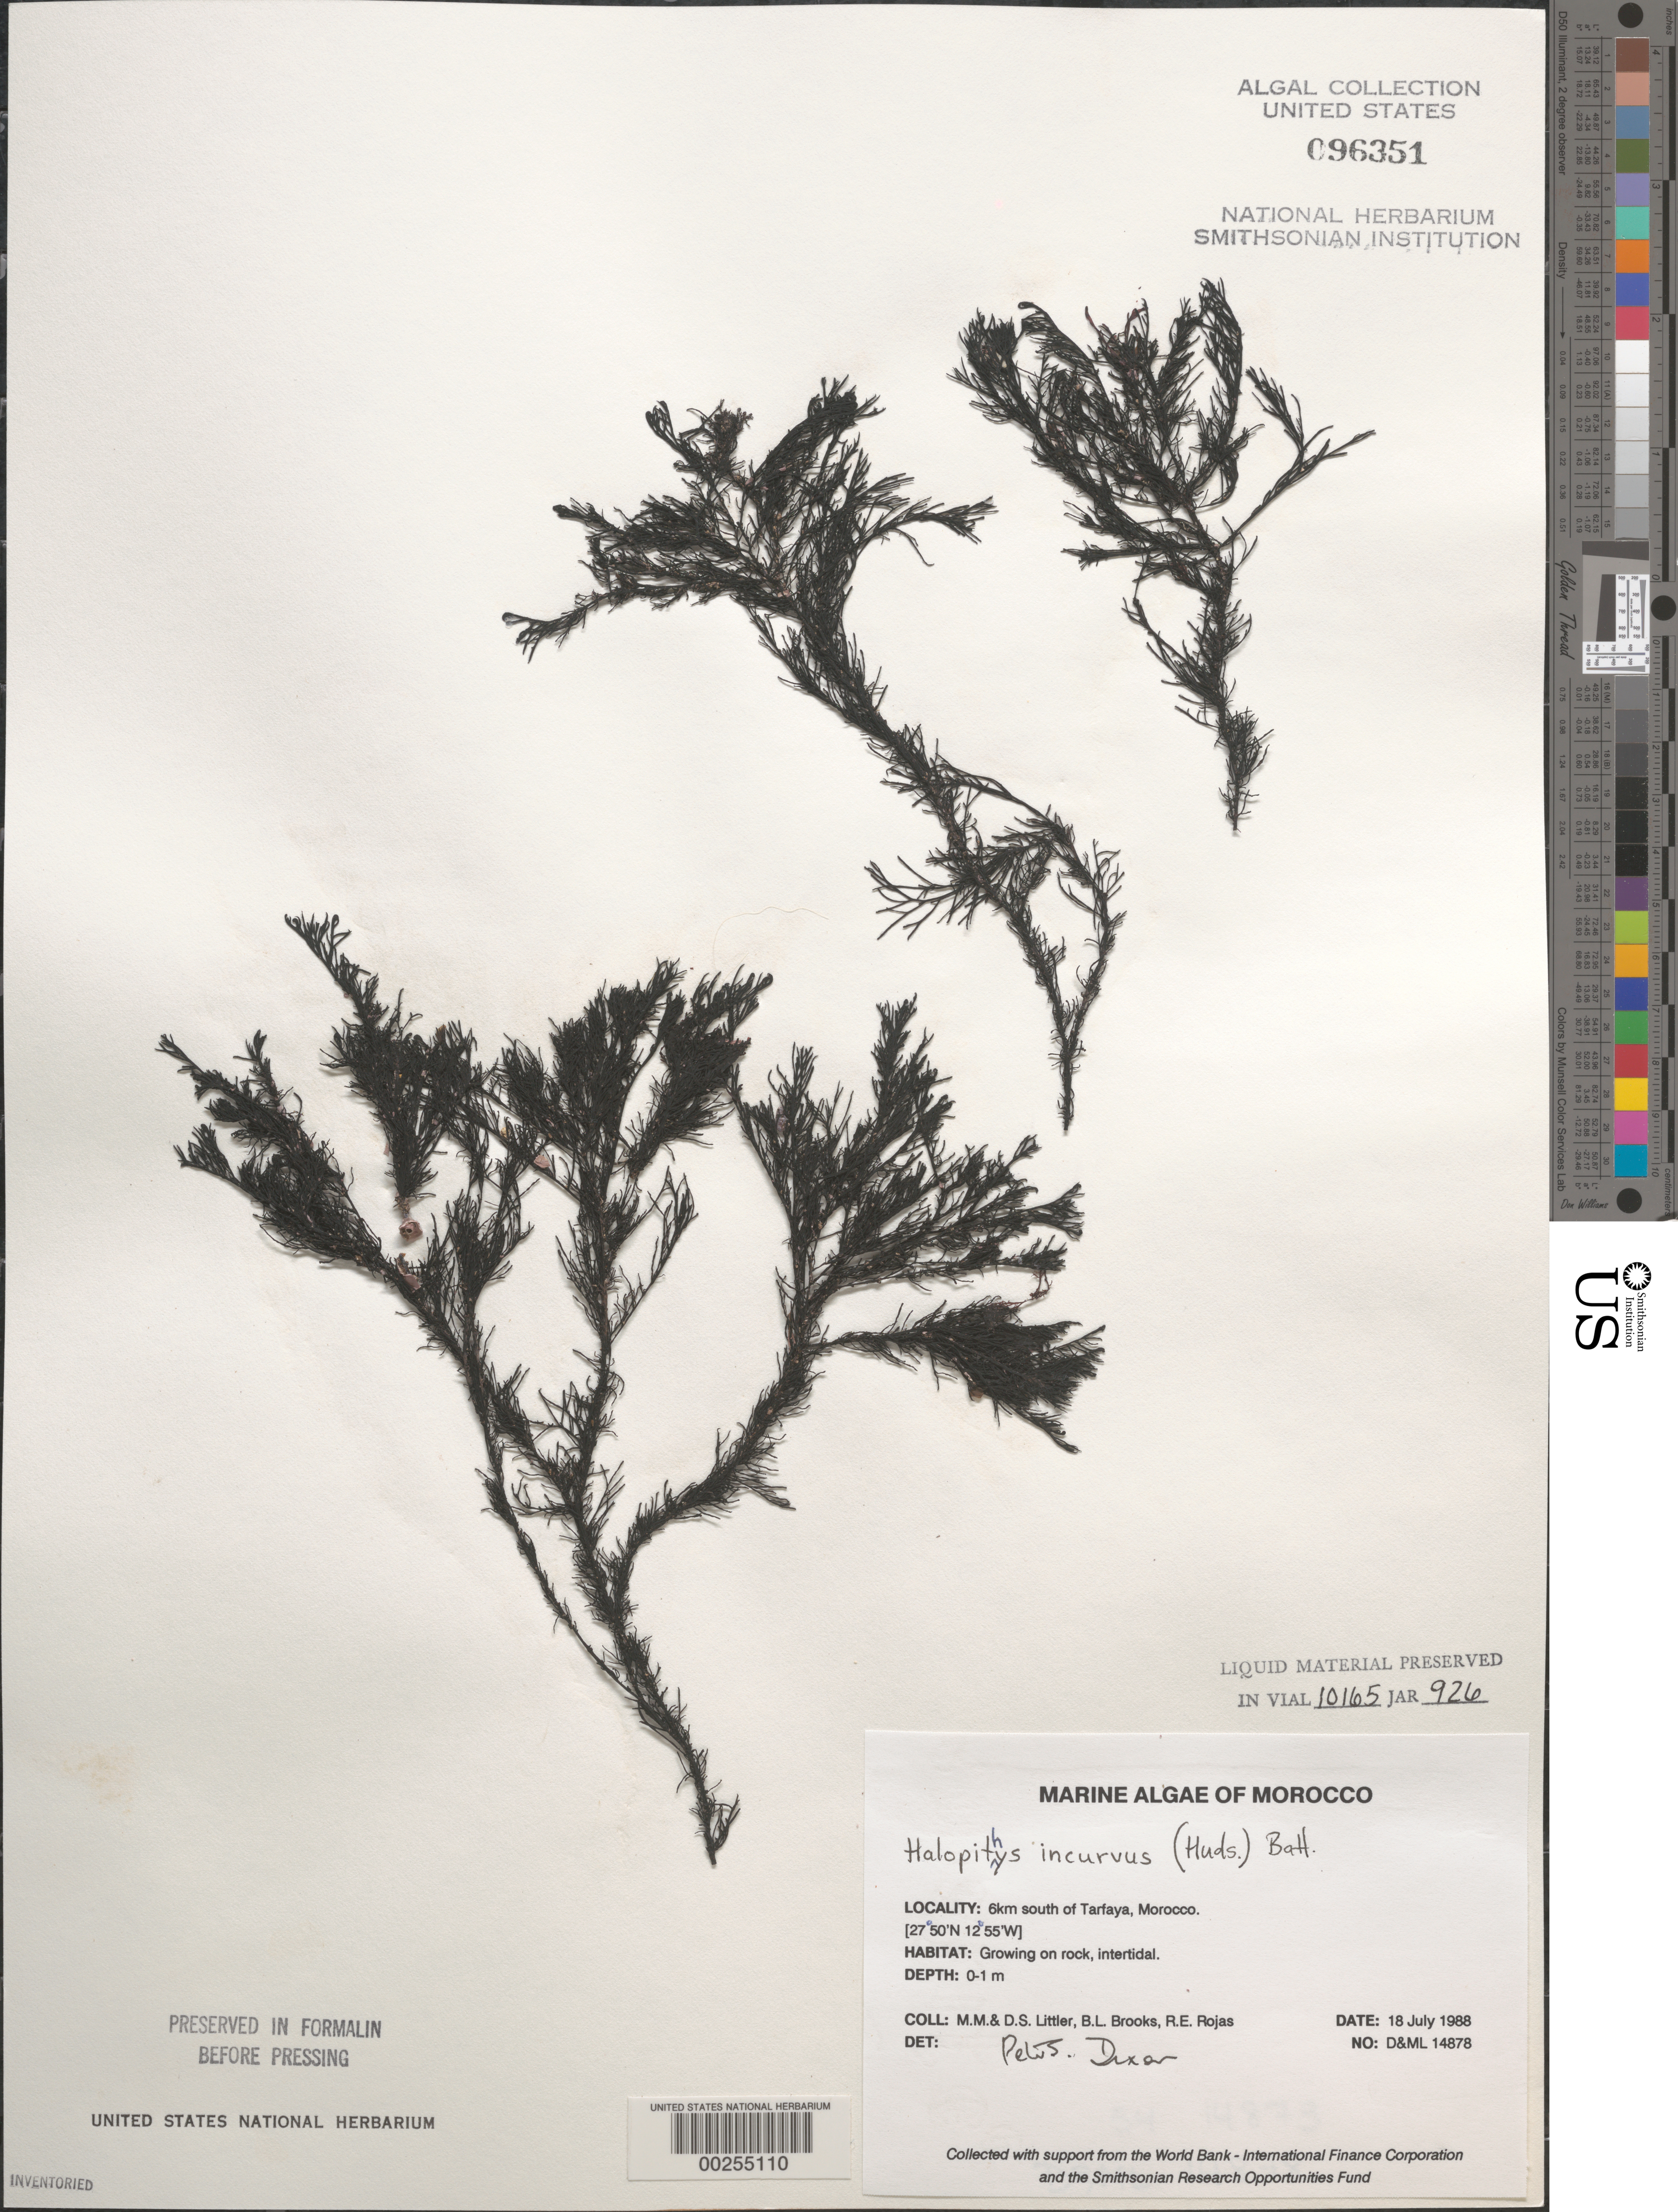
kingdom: Plantae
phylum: Rhodophyta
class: Florideophyceae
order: Ceramiales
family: Rhodomelaceae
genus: Halopithys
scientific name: Halopithys incurvus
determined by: Dixon, P. S.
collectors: M. M. Littler, D. S. Littler, B. Brooks & R. Rojas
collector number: D&ML 14878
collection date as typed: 18 Jul 1988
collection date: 1988-07-18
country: Morocco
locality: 6 km south of Tarfaya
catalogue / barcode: US 96351